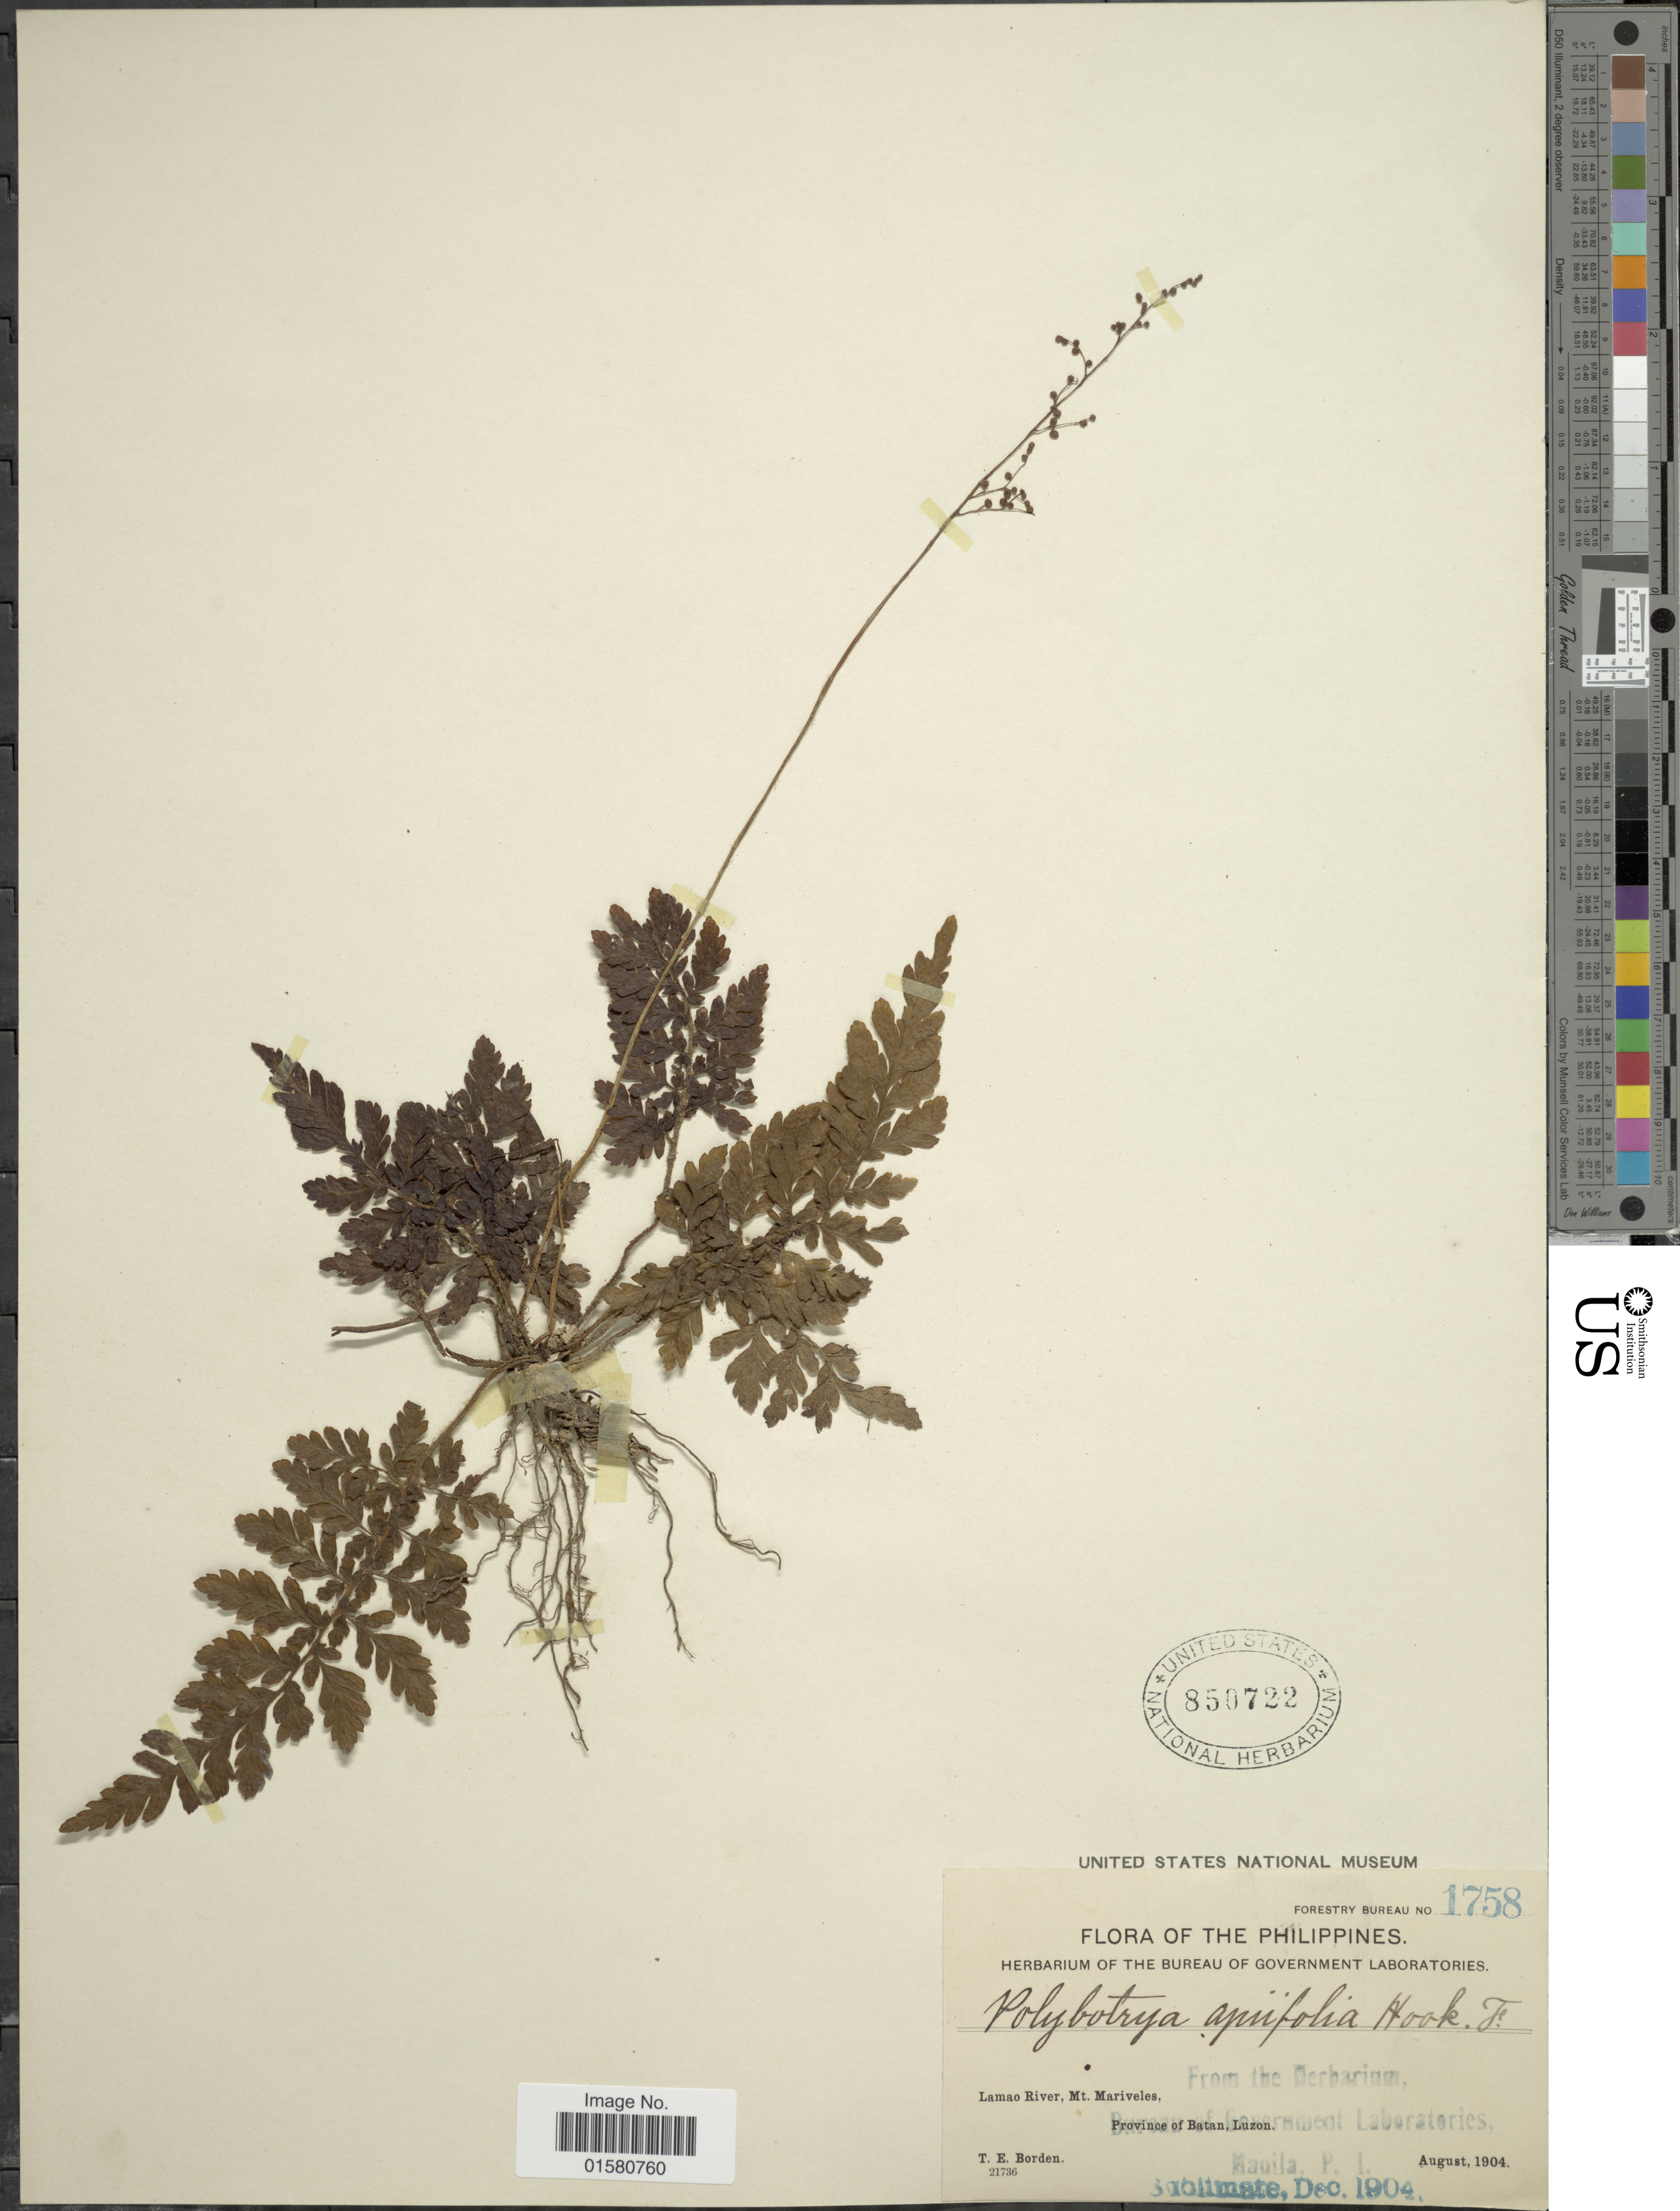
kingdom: Plantae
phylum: Tracheophyta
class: Polypodiopsida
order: Polypodiales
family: Tectariaceae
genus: Tectaria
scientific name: Tectaria apiifolia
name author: (Schkuhr) Copel.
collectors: T. E. Borden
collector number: Forestry Bureau 1758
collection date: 1904-08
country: Philippines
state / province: Cagayan Valley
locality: Lamao River, Mt. Mariveles.Province of Batan, Luzon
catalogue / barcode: US 850722